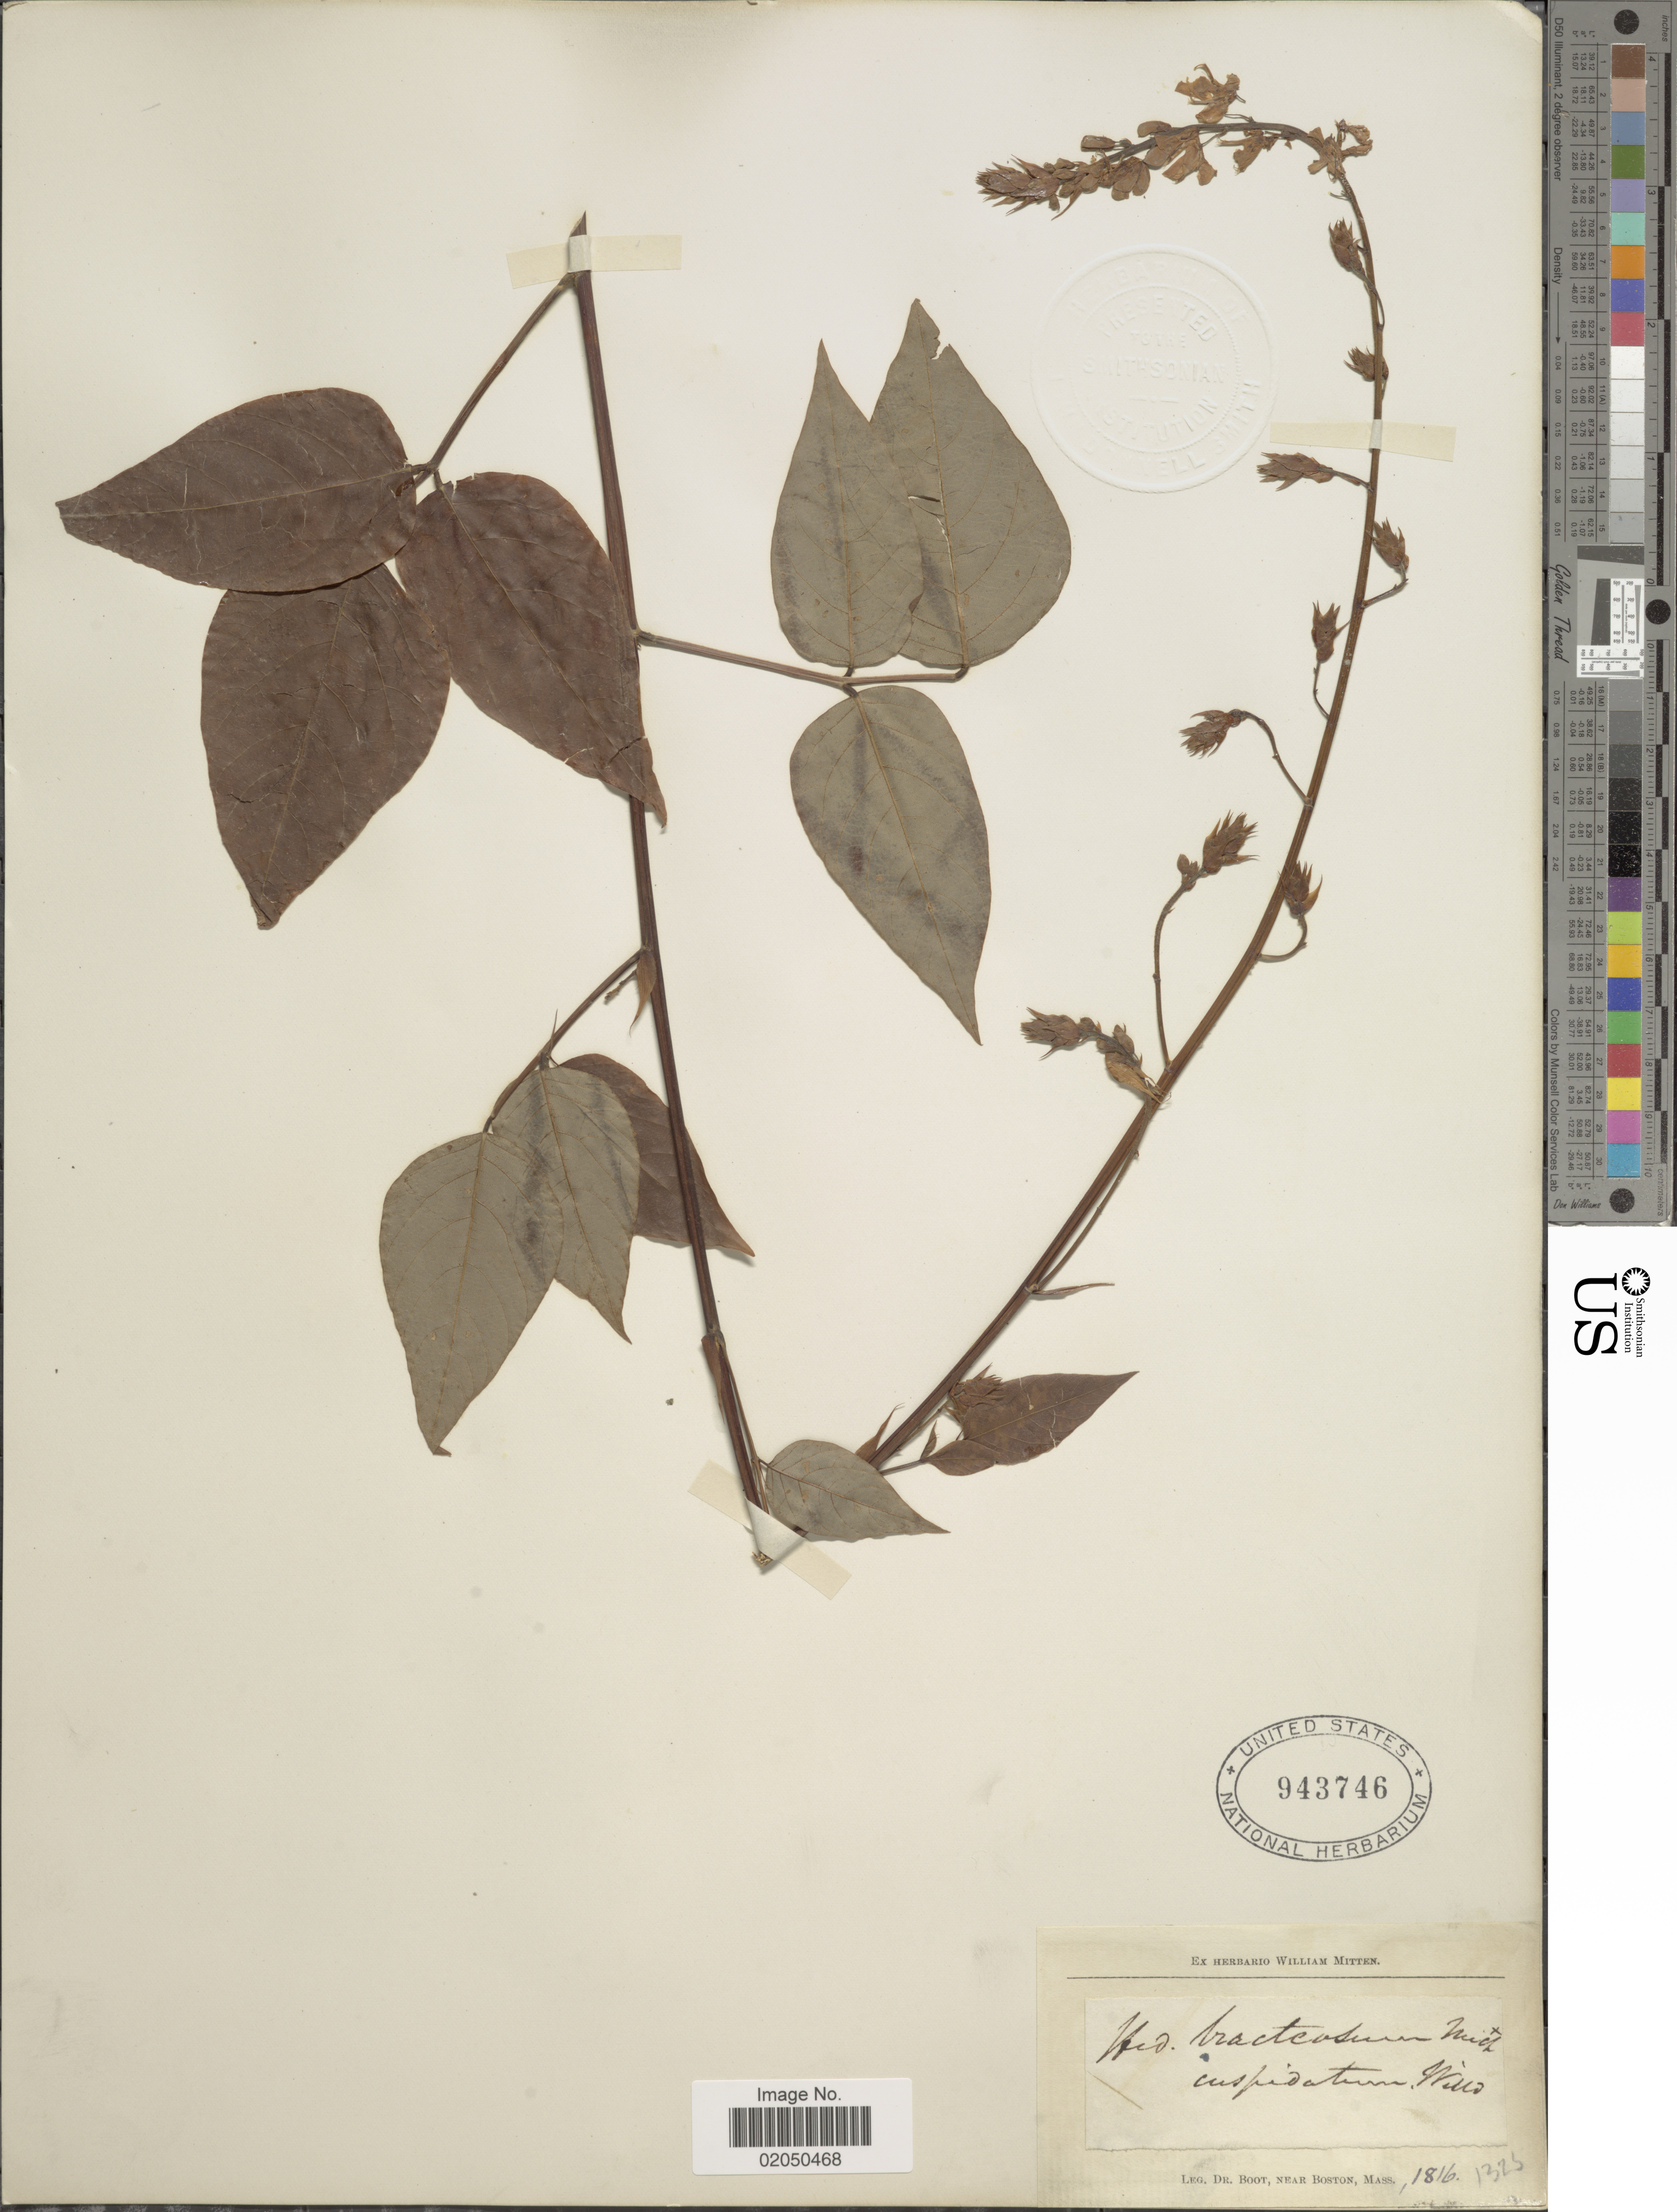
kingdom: Plantae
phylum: Tracheophyta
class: Magnoliopsida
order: Fabales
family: Fabaceae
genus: Desmodium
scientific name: Desmodium cuspidatum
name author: (Muhl. ex Willd.) Loudon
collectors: Boot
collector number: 1323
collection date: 1816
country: United States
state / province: Massachusetts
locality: Near Boston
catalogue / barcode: US 943746